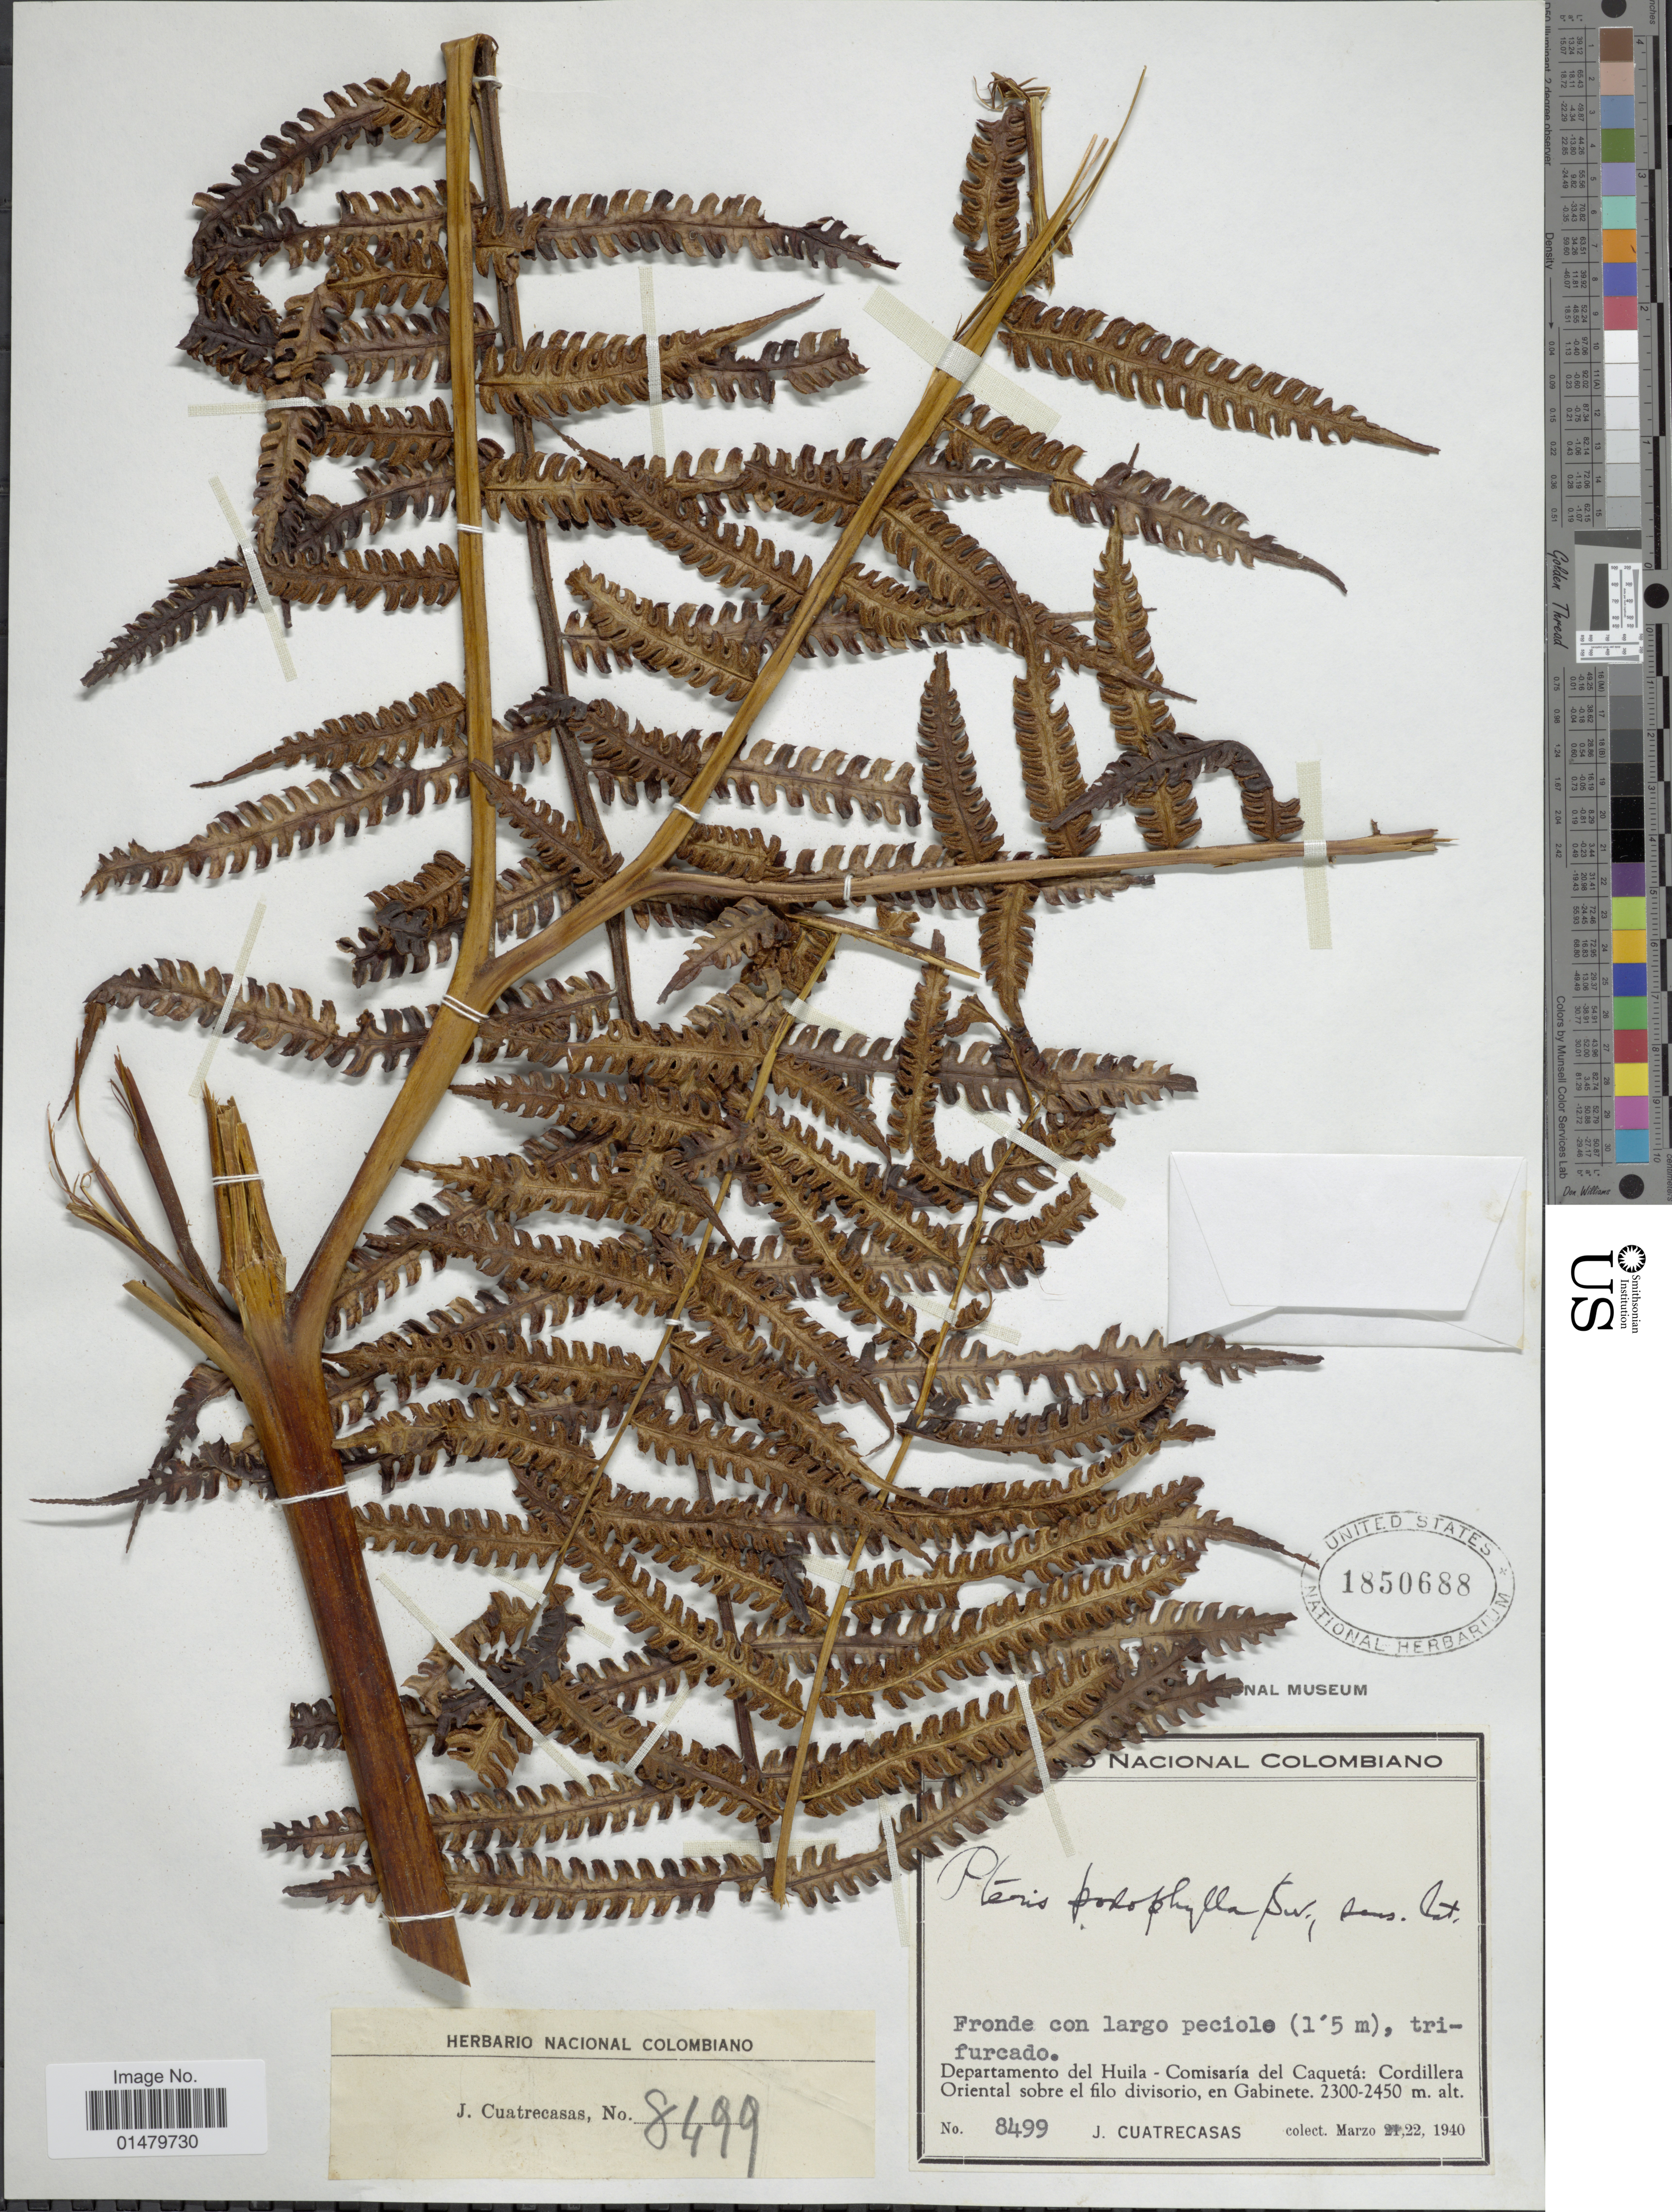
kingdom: Plantae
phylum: Tracheophyta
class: Polypodiopsida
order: Polypodiales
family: Pteridaceae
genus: Pteris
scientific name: Pteris podophylla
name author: Sw.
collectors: J. Cuatrecasas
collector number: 8499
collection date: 1940-03-22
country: Colombia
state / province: Huila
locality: Departamento del Huila - Comisaria del Caqueta: Cordillera Oriental sobre el filo divisorio, en Gabinete.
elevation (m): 2300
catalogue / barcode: US 1850688